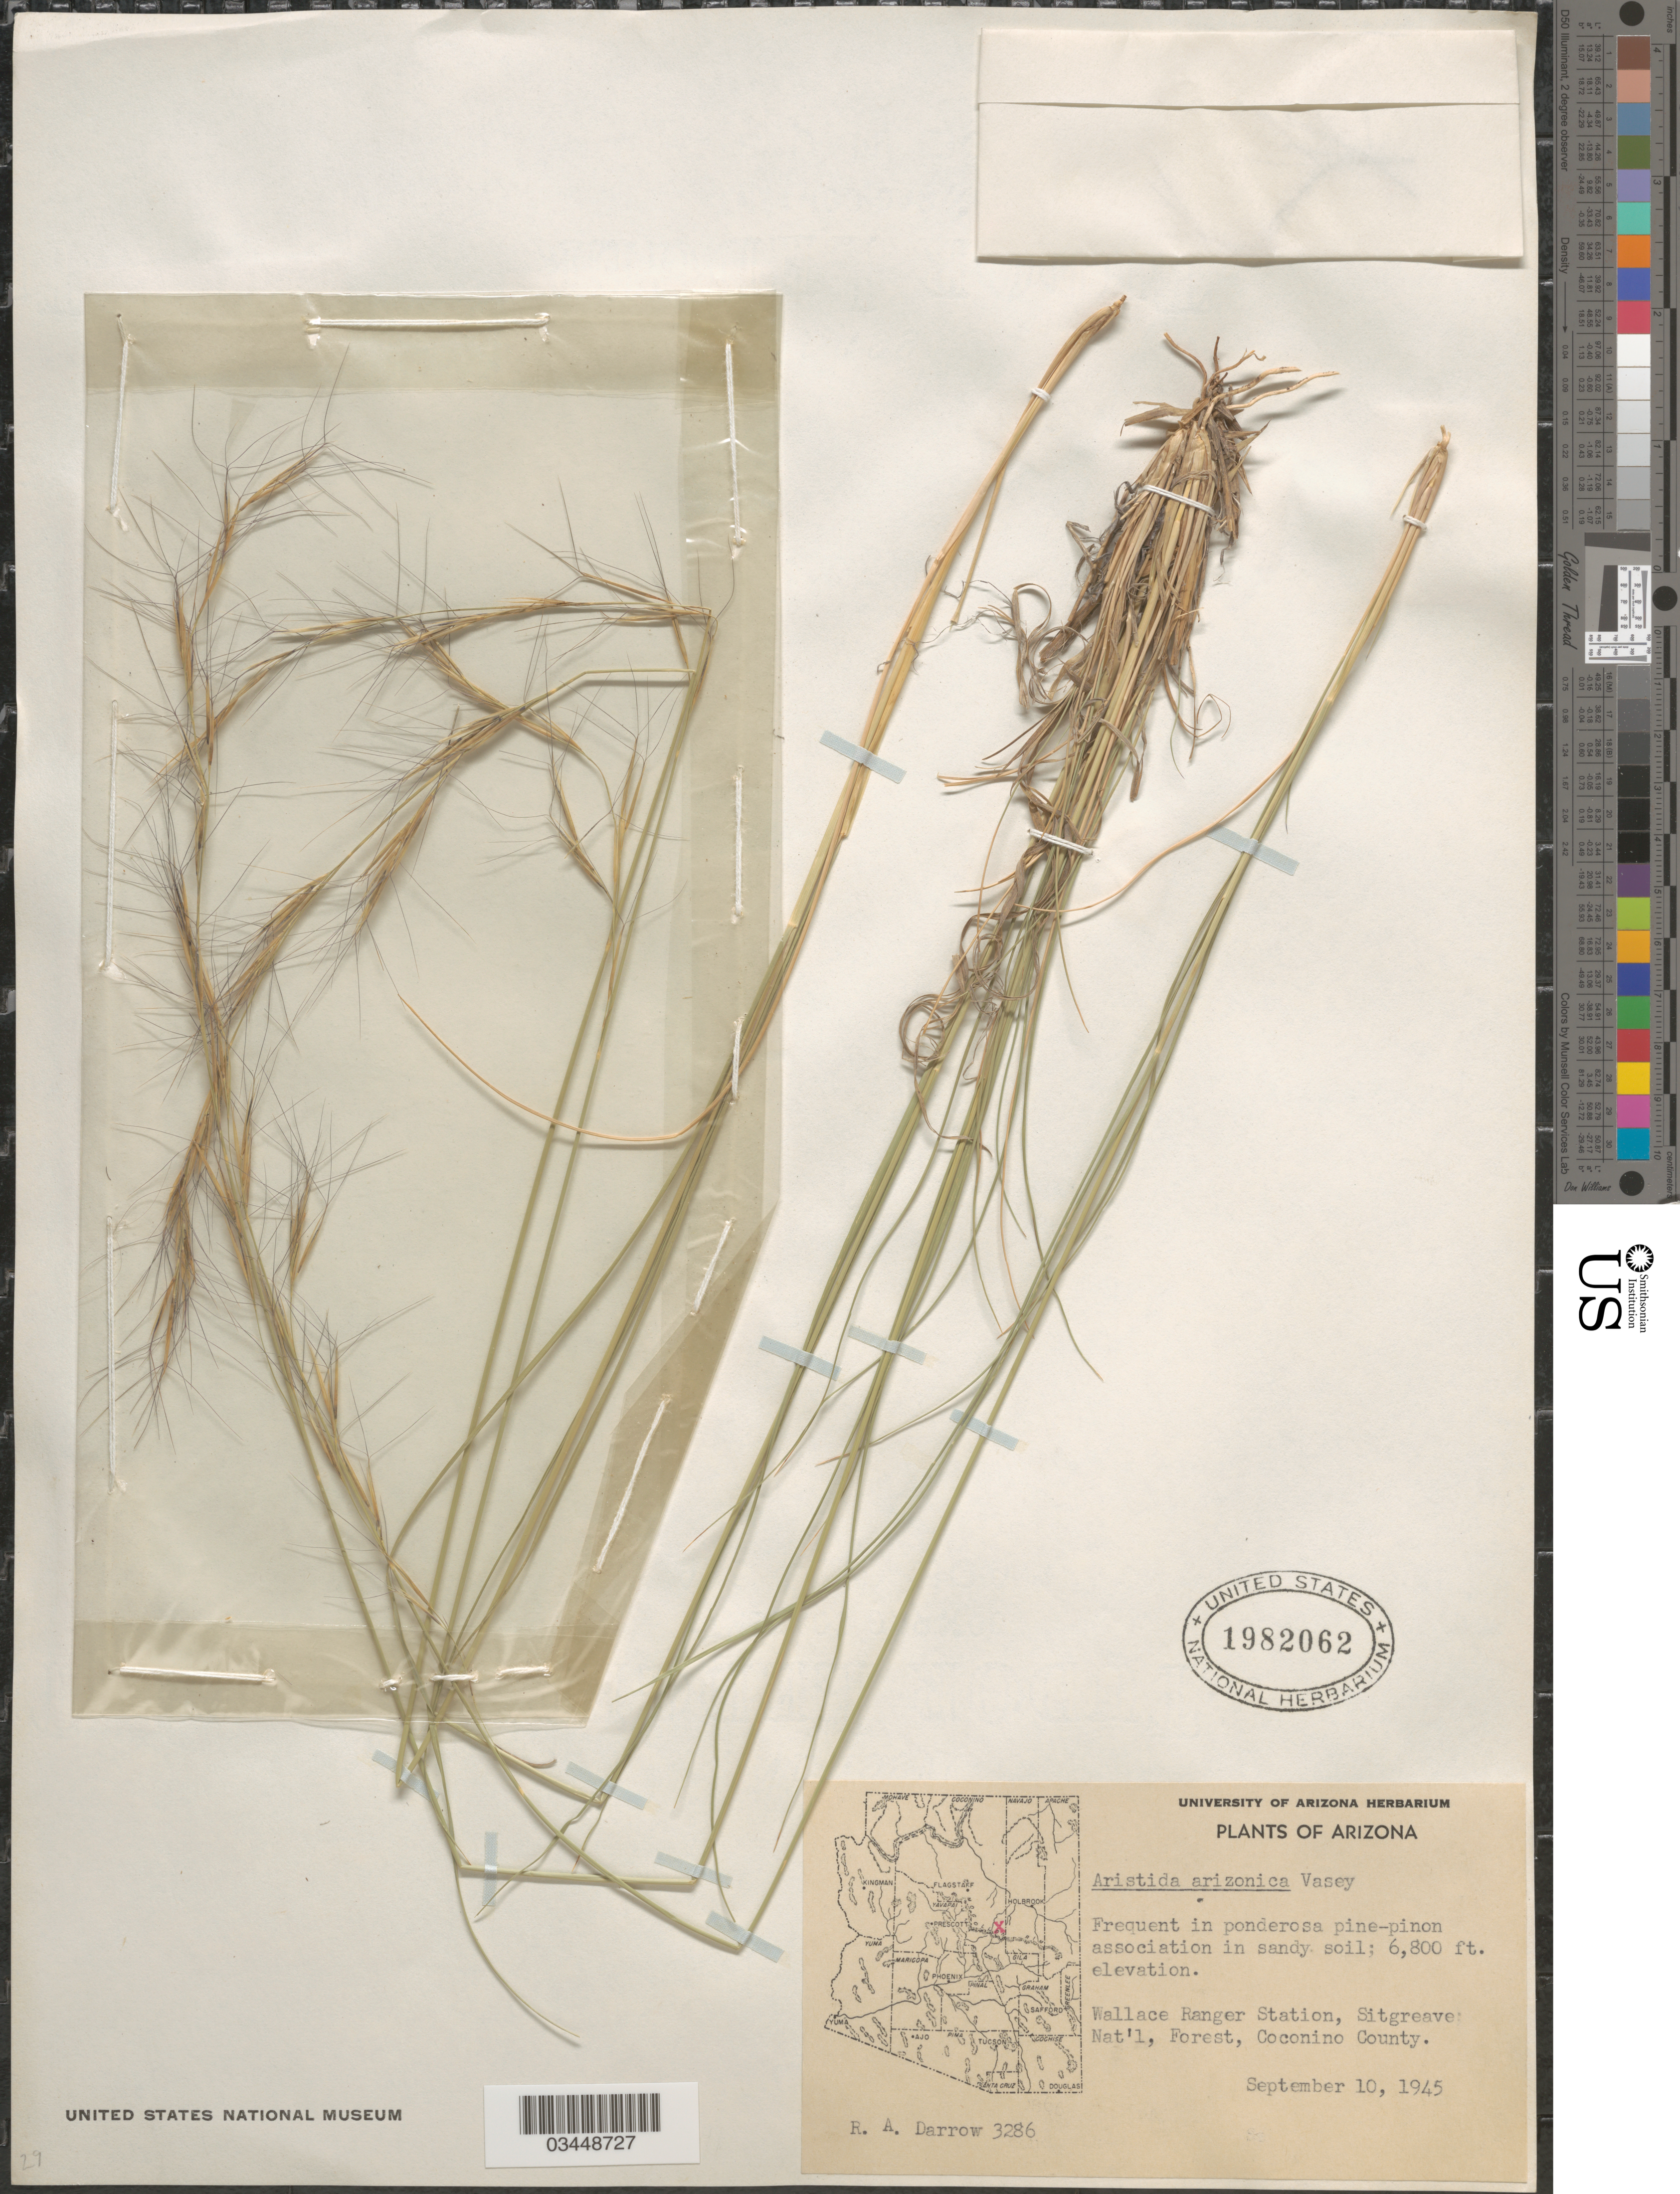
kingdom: Plantae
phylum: Tracheophyta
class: Liliopsida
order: Poales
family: Poaceae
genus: Aristida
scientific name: Aristida arizonica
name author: Vasey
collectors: R. A. Darrow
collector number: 3286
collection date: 1945-09-10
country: United States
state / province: Arizona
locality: Wallace Ranger Station, Sitgreave: Nat'l, Forest, Coconino County.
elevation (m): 2073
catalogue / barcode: US 1982062